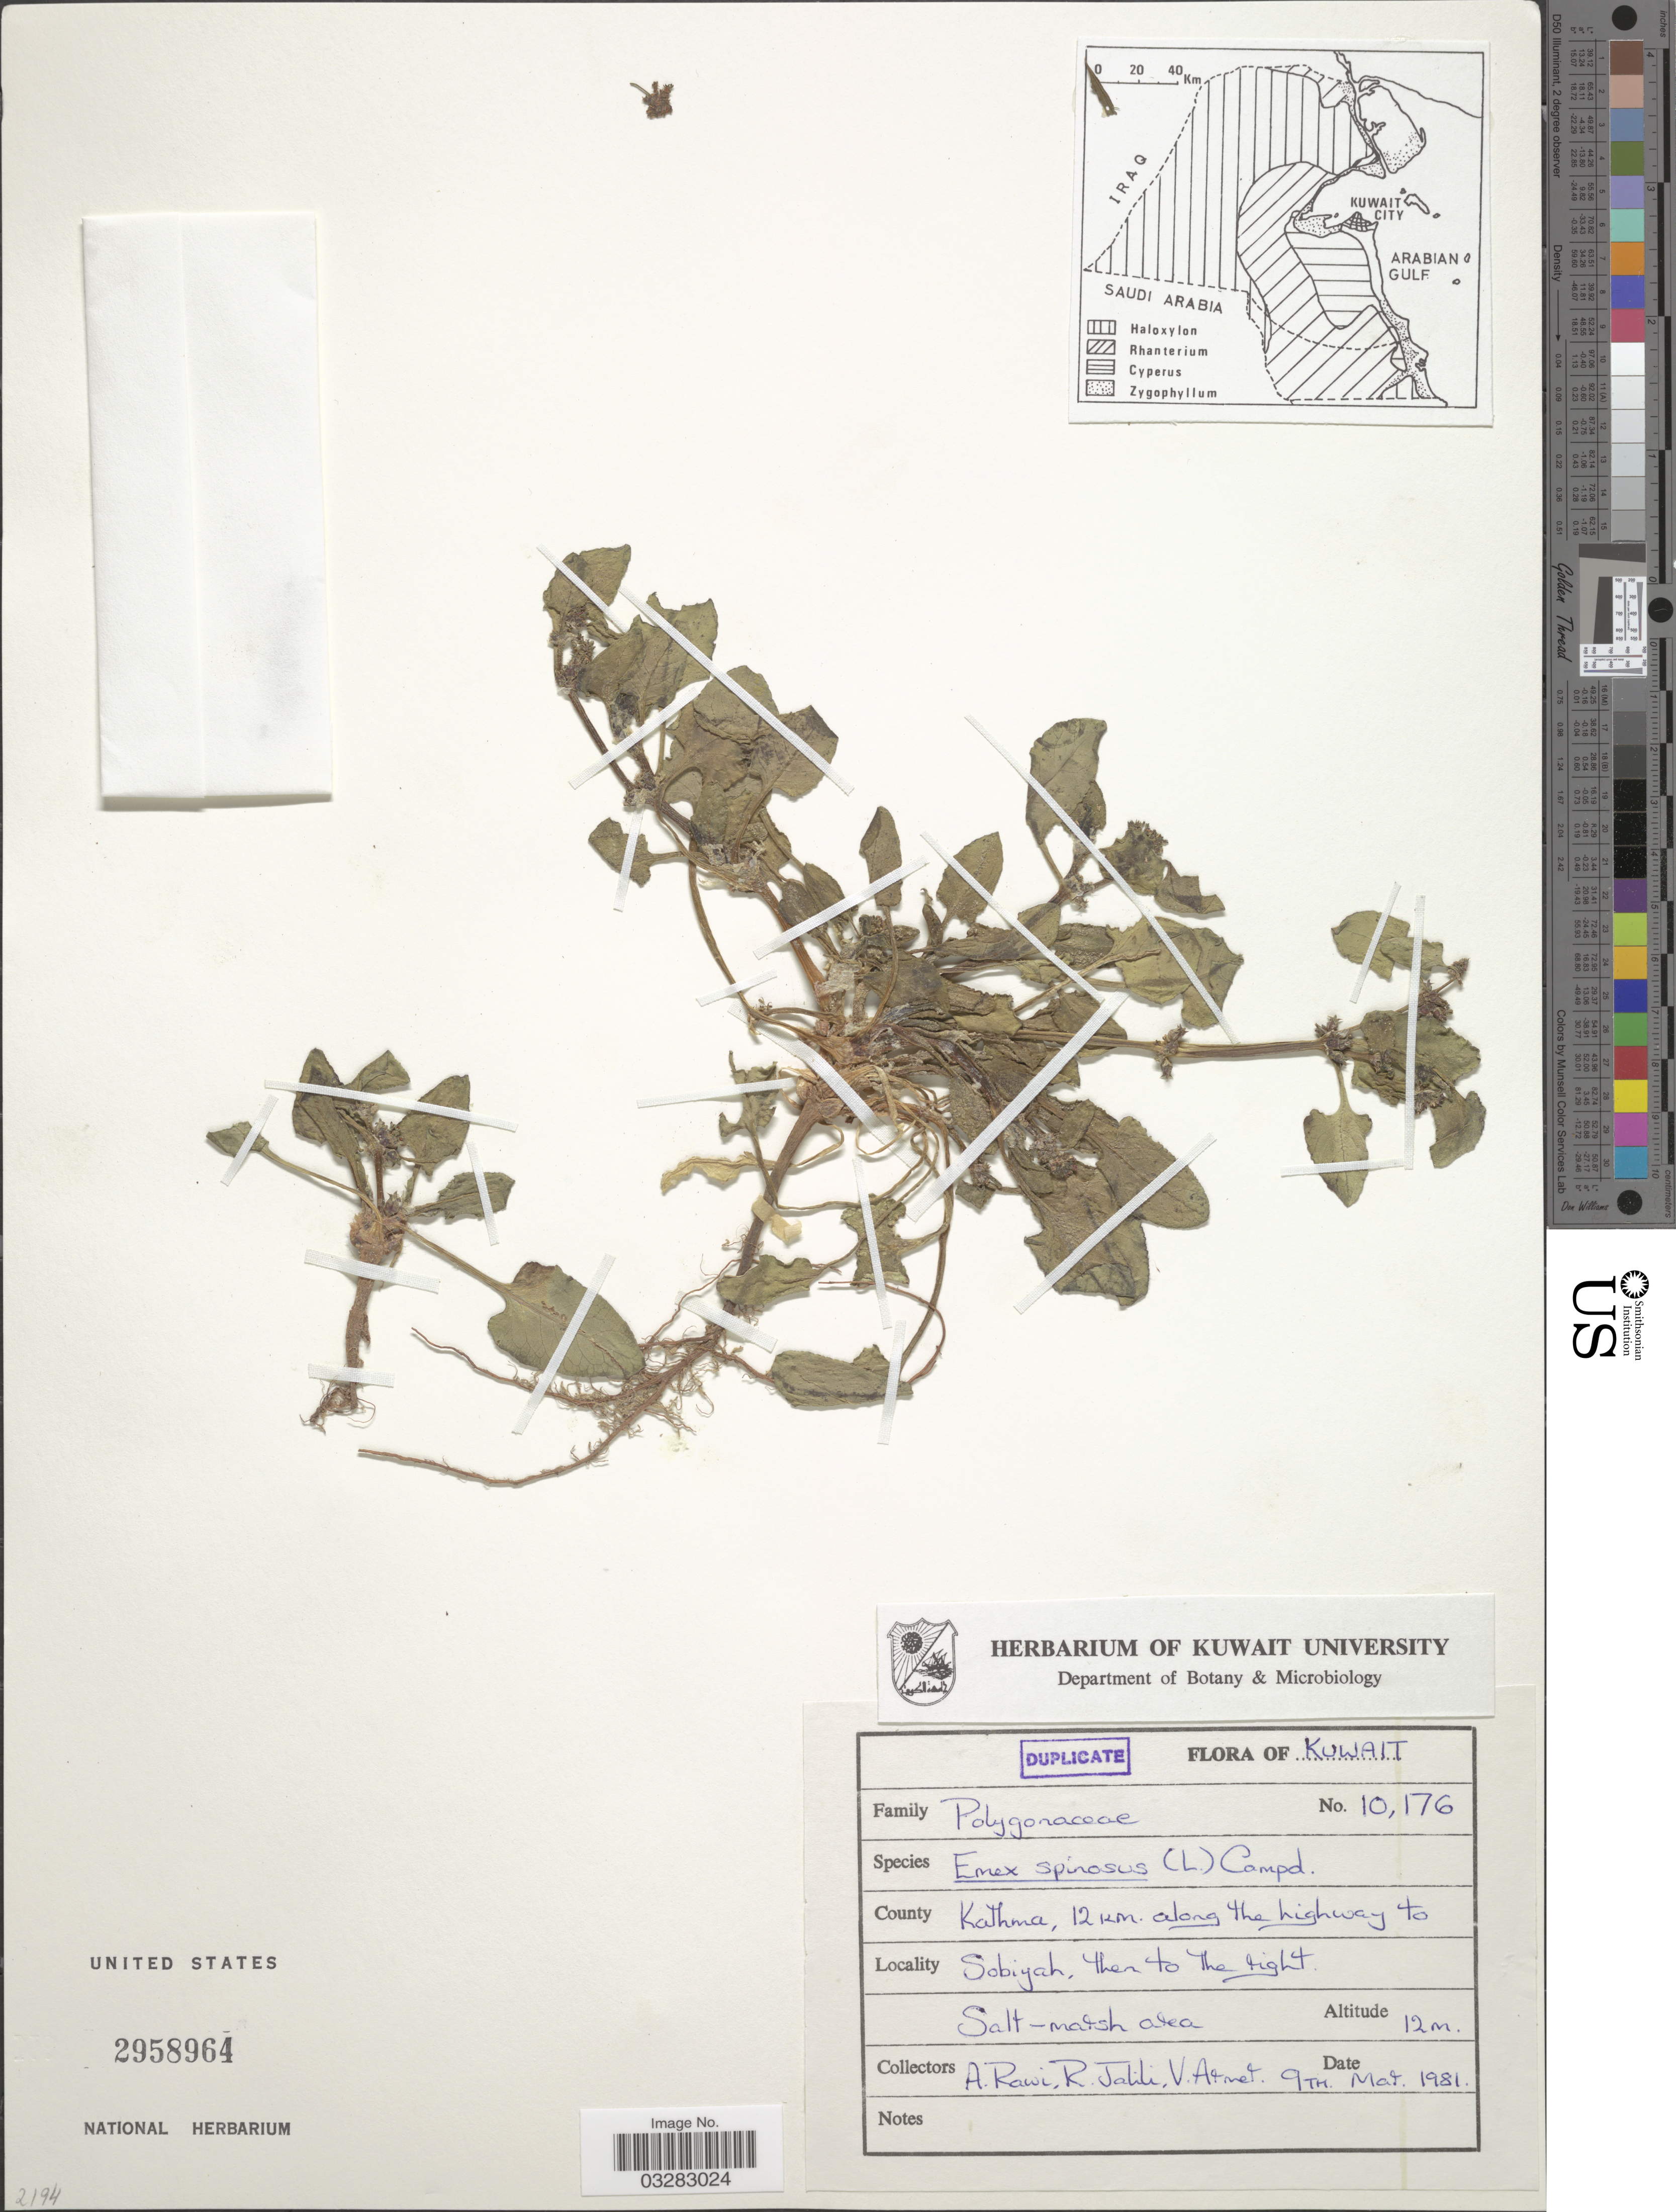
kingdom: Plantae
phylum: Tracheophyta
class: Magnoliopsida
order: Caryophyllales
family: Polygonaceae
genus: Rumex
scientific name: Rumex spinosus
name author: L.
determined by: Strong, Mark T., (BOT), Smithsonian Institution - National Museum of Natural History (UNITED STATES)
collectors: A. Rawi, R. Jalili & V. Armet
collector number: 10176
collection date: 1981-03-09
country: Kuwait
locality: County Kathma, 12 km. along the highway to Sobiyah, then to the right.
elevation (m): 12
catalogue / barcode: US 2958964